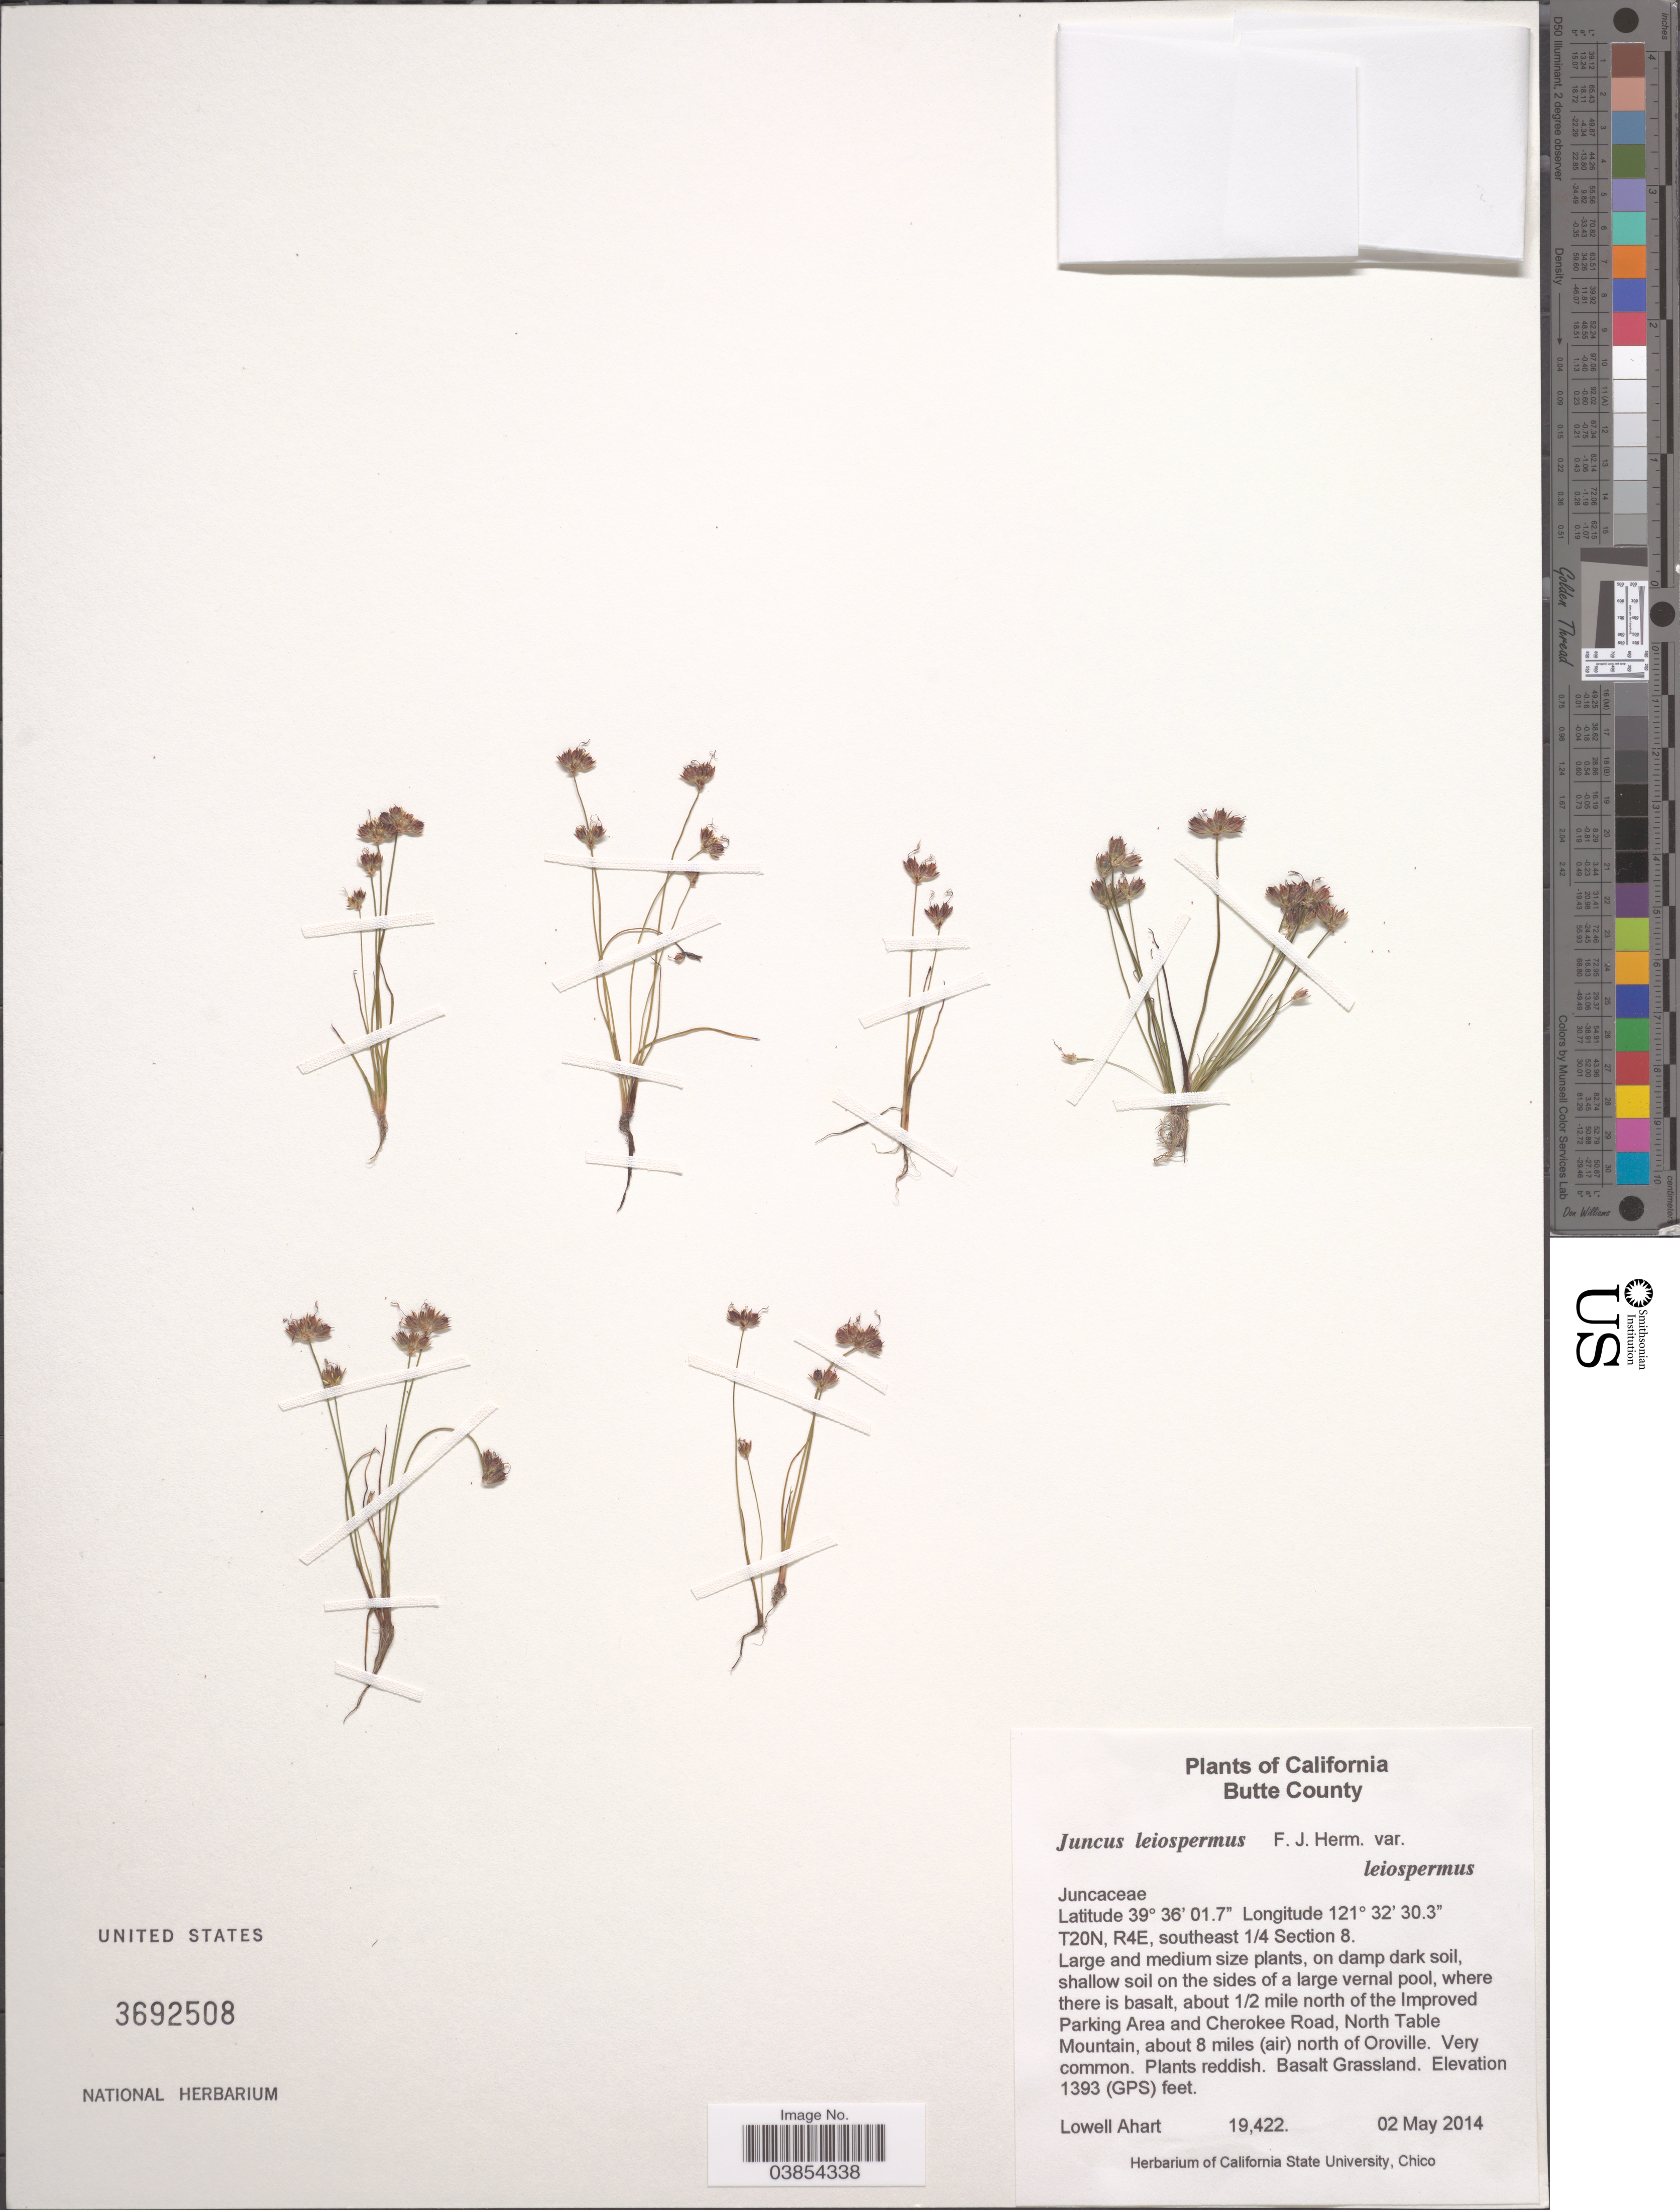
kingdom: Plantae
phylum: Tracheophyta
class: Liliopsida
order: Poales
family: Juncaceae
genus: Juncus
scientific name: Juncus leiospermus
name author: F.J. Herm.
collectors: L. Ahart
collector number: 19422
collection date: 2014-05-02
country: United States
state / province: California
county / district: Butte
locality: Butte County. T20N, R4E, southeast ¼ Section 8. About ½ mile north of the Improved Parking Area and Cherokee Road, North Table Mountain, about 8 miles (air) north of Oroville.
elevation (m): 425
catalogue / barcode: US 3692508